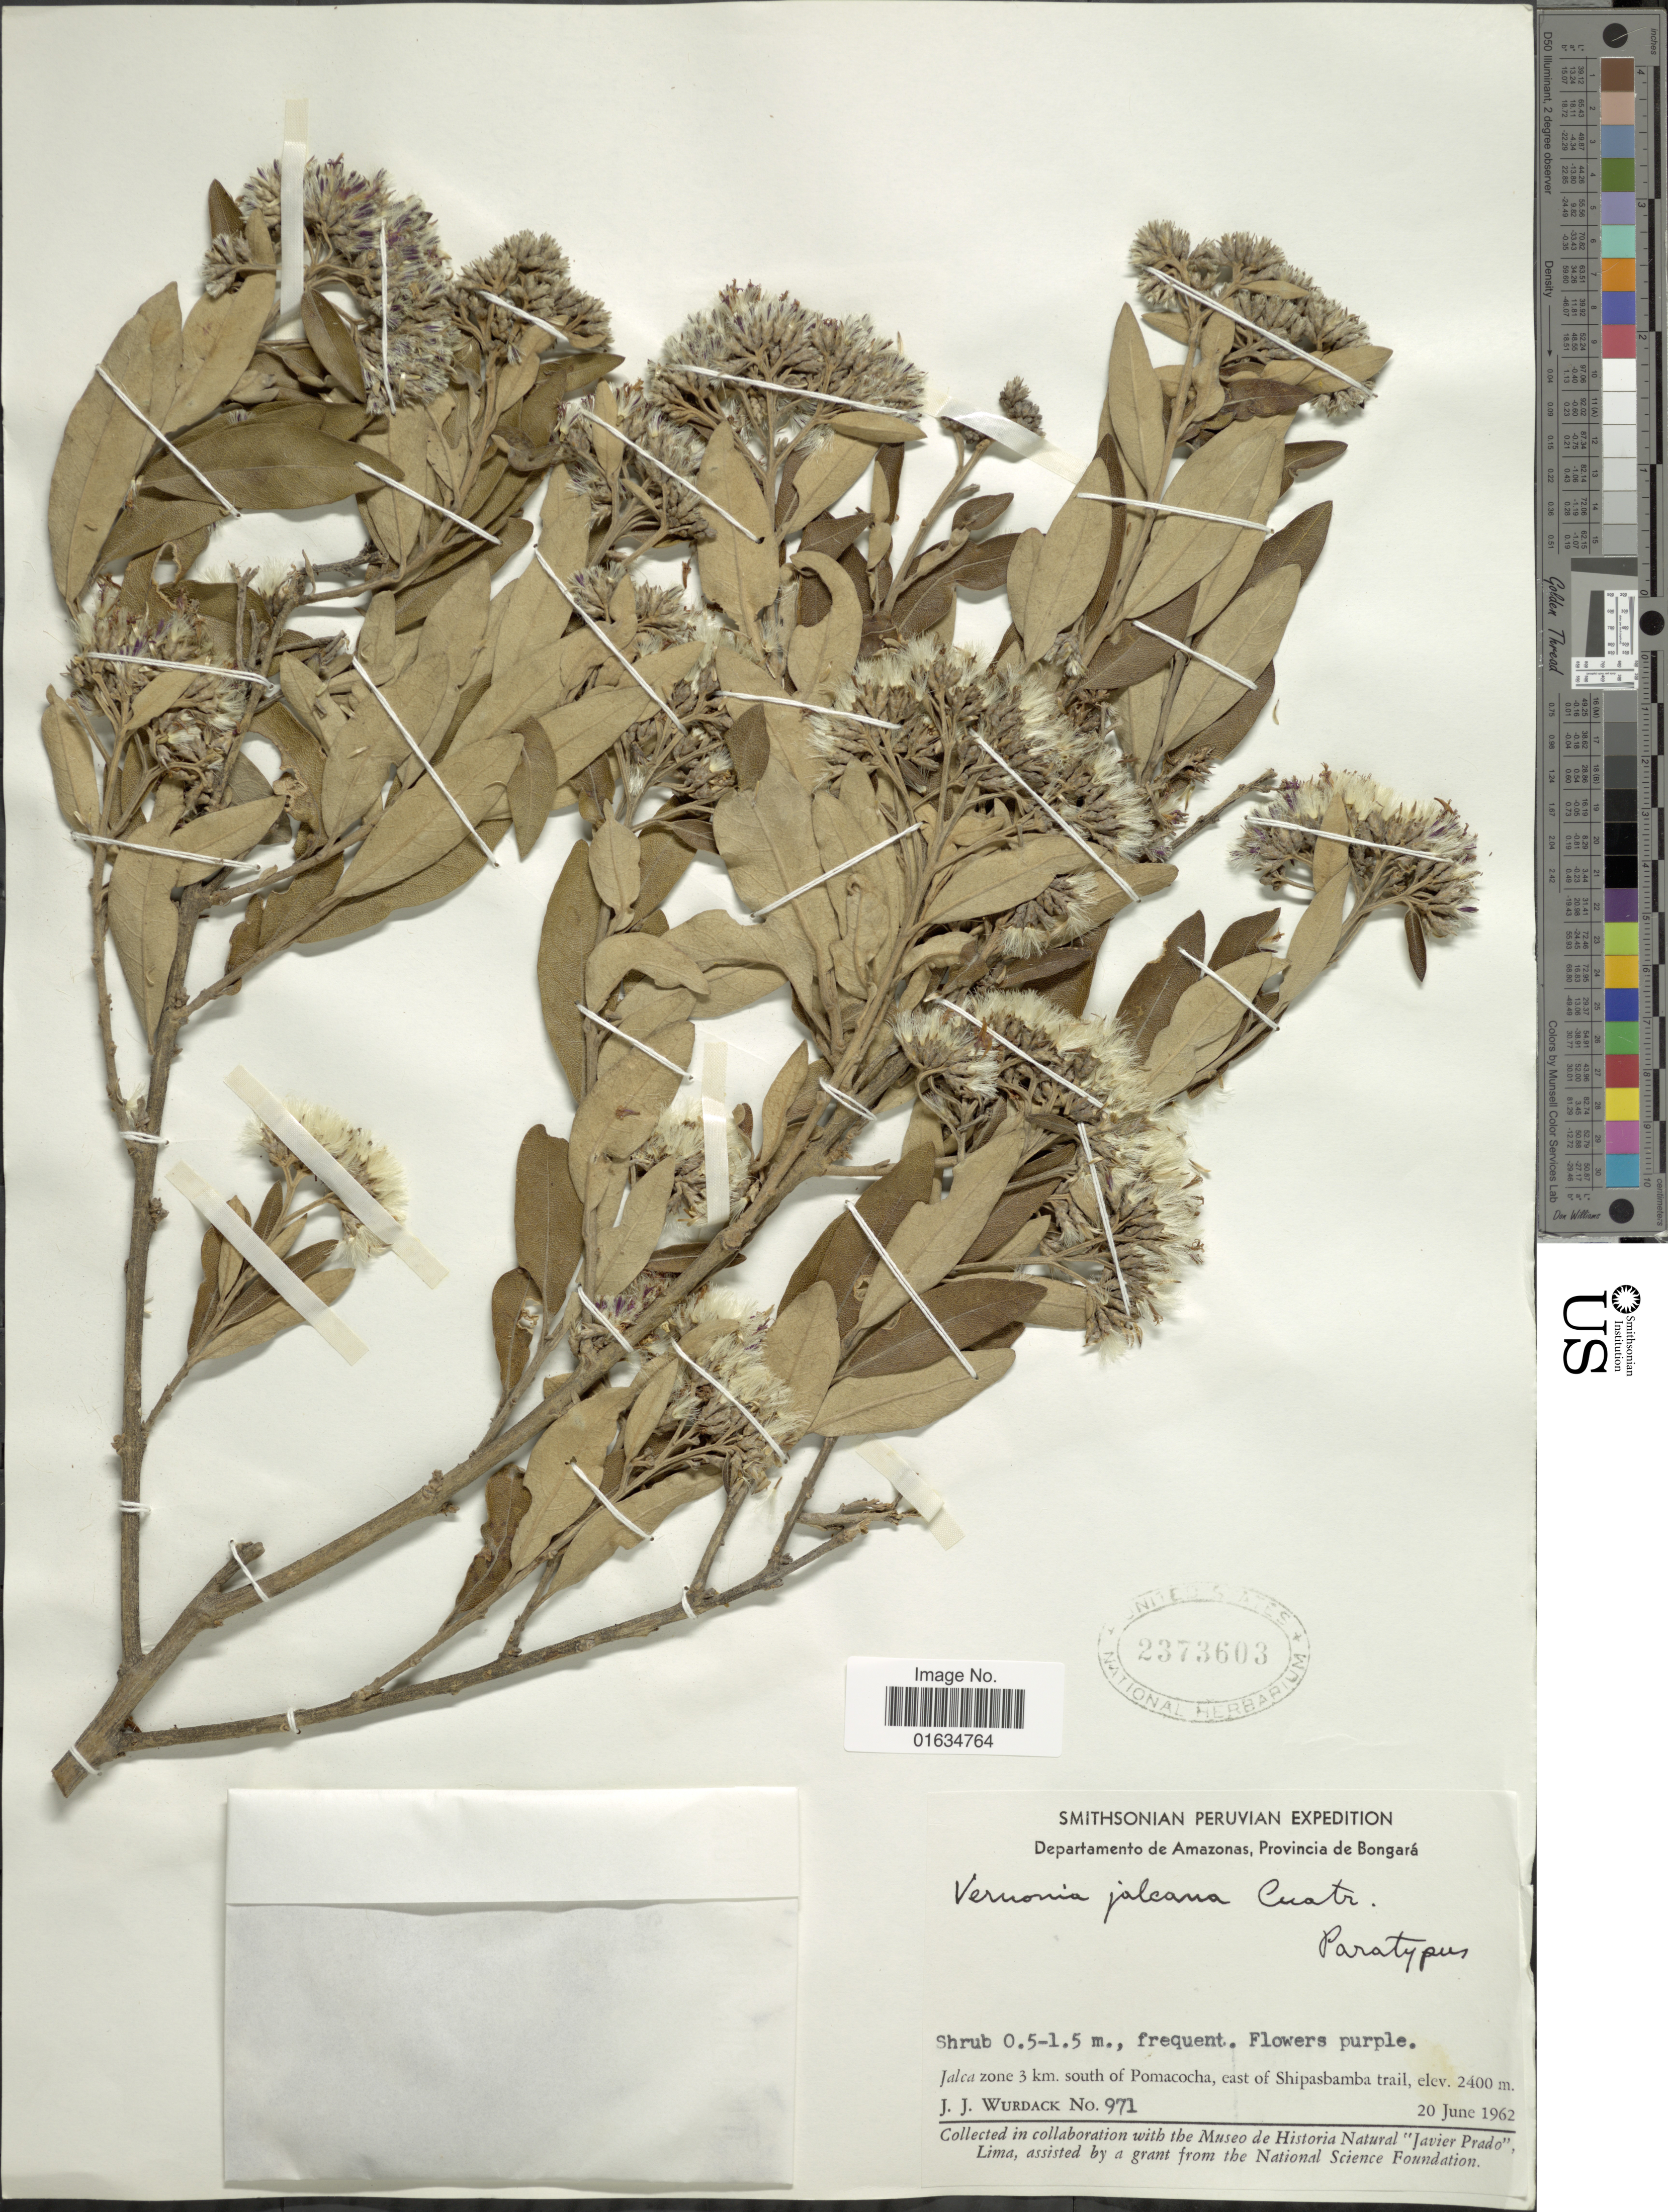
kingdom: Plantae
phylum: Tracheophyta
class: Magnoliopsida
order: Asterales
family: Asteraceae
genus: Critoniopsis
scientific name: Critoniopsis jalcana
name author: (Cuatrec.) H. Rob.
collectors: J. J. Wurdack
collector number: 971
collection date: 1962-06-20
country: Peru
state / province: Amazonas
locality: Provincia de Bongará, Jalca zone 3 km. south of Pomacocha, east of Shipasbamba trail.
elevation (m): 2400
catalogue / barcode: US 2373603